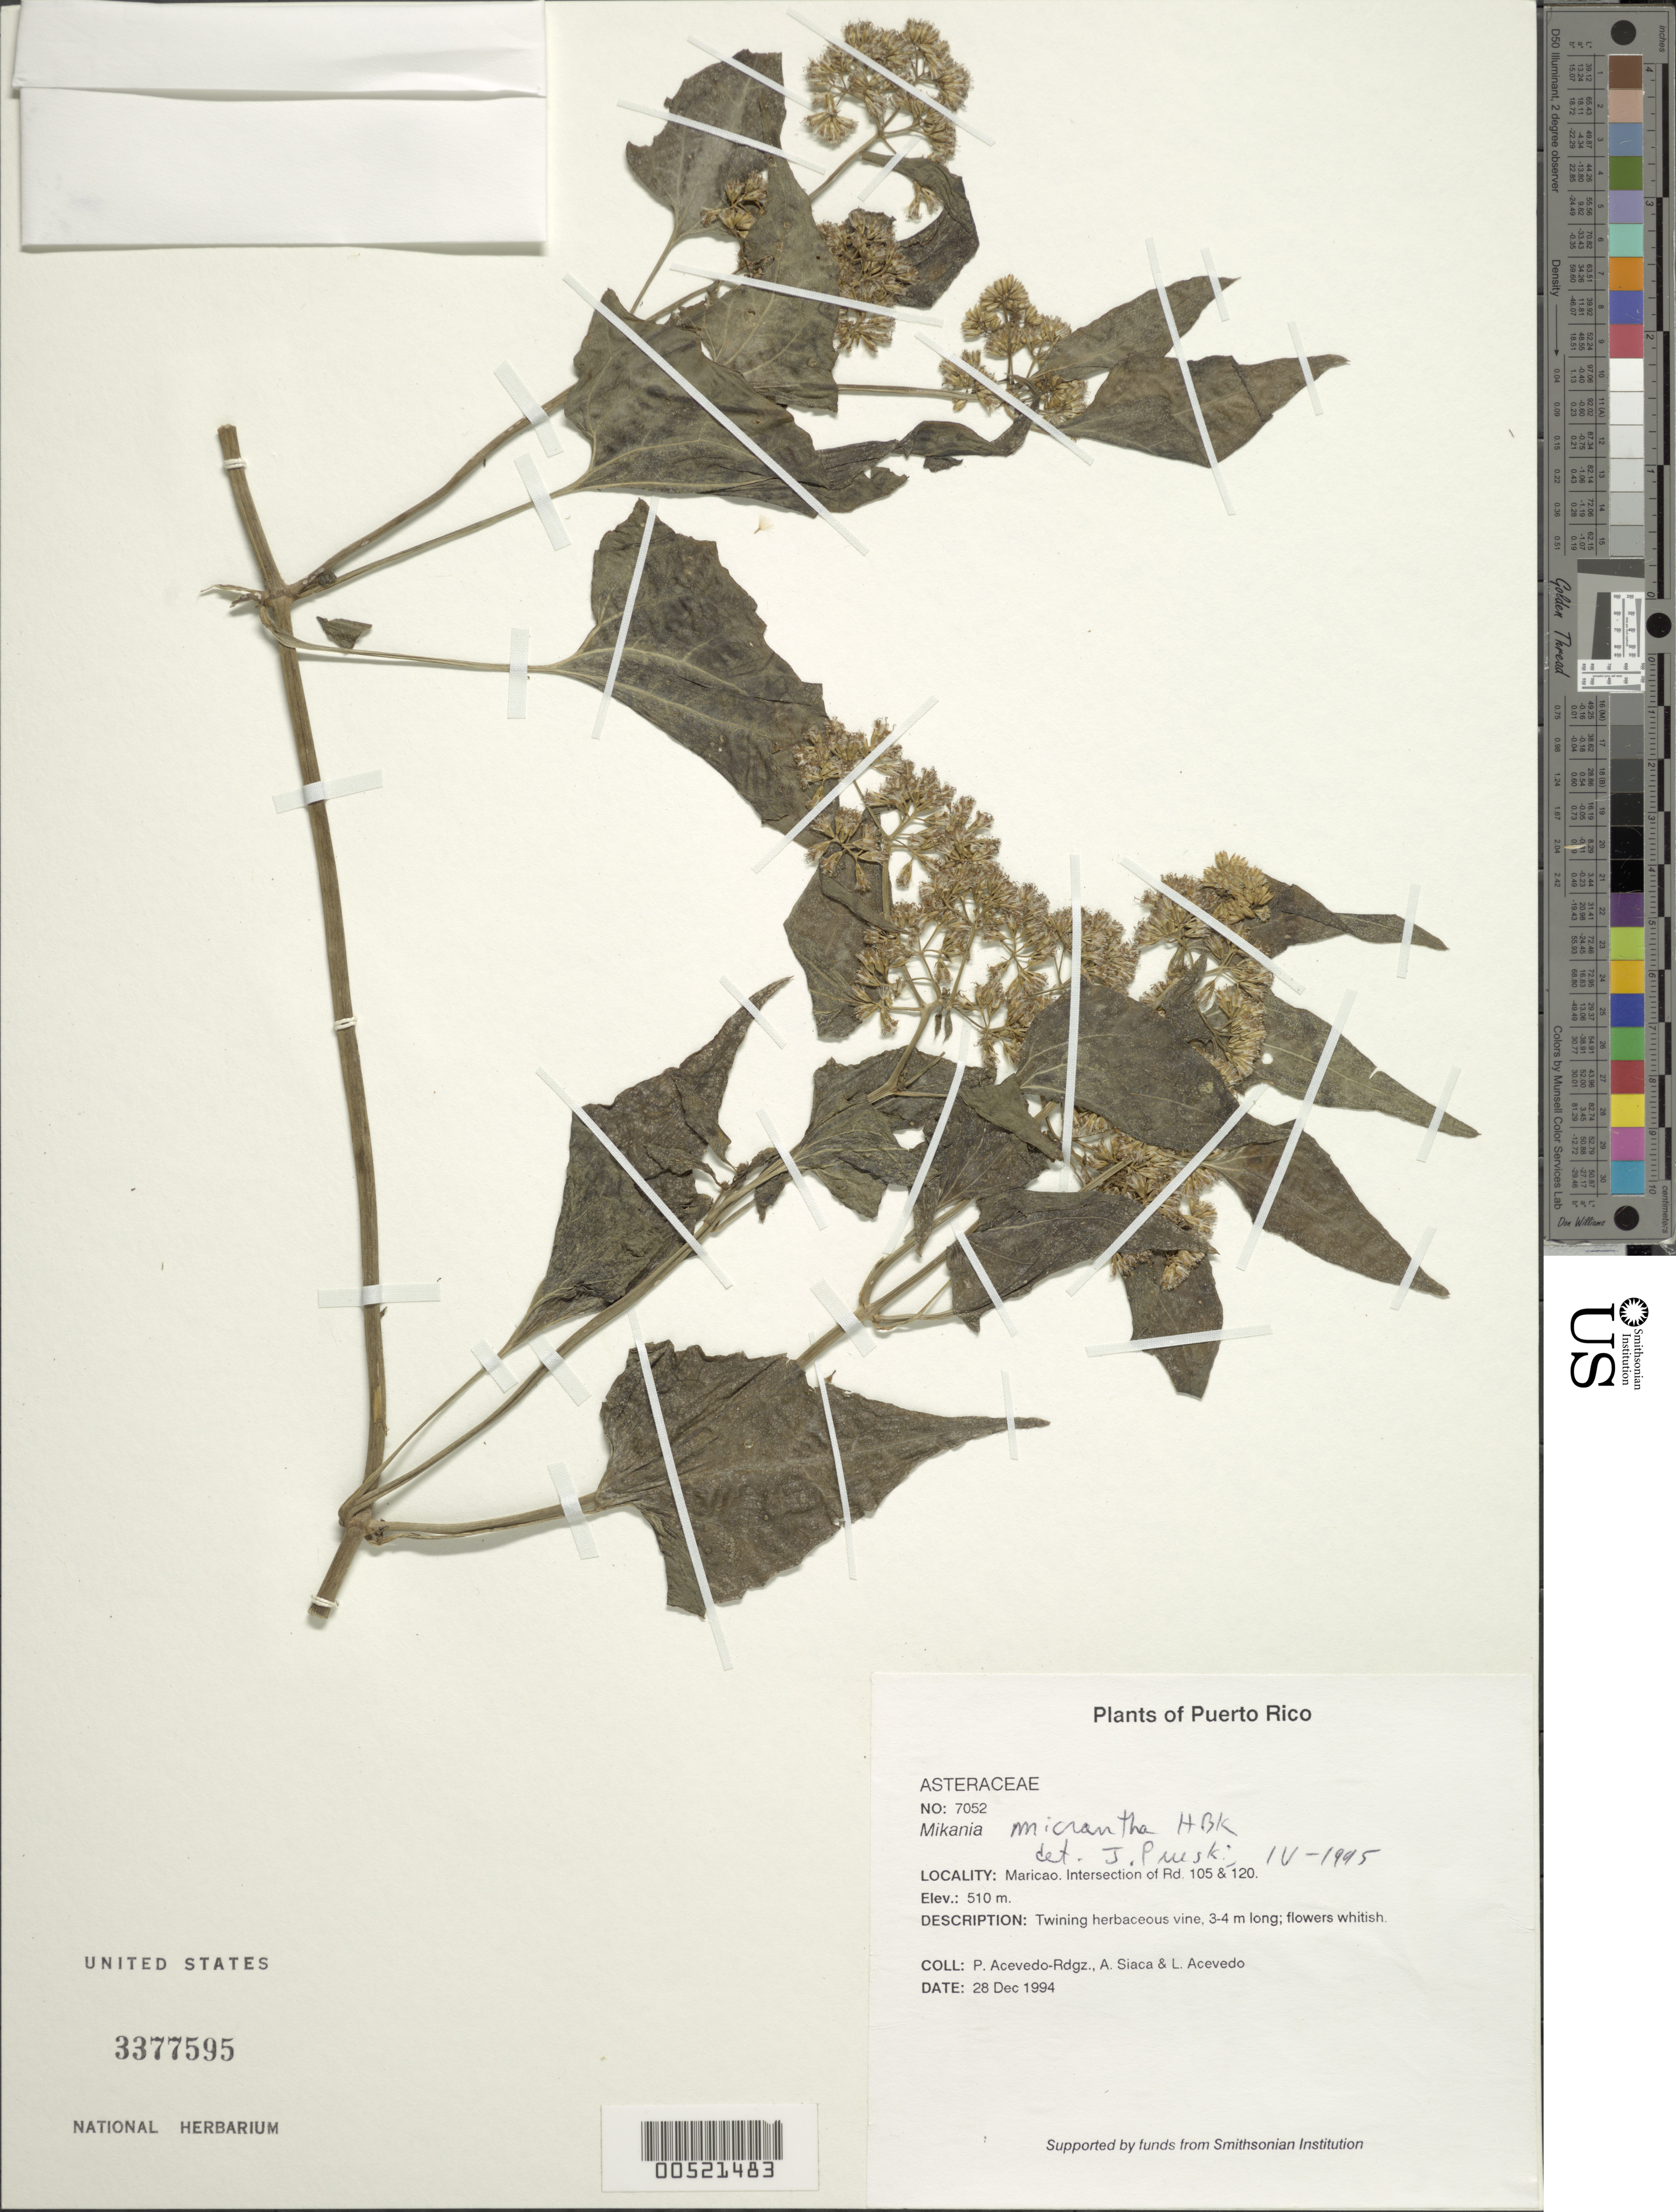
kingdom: Plantae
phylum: Tracheophyta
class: Magnoliopsida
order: Asterales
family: Asteraceae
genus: Mikania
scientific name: Mikania micrantha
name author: Kunth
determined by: Pruski, J. F.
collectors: P. Acevedo-Rodr., A. Siaca & L. Acevedo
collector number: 7052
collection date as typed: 28 Dec 1994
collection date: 1994-12-28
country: Puerto Rico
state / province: Maricao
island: Puerto Rico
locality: Maricao. Intersection of Rd. 105 & 120.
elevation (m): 510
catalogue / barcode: US 3377595